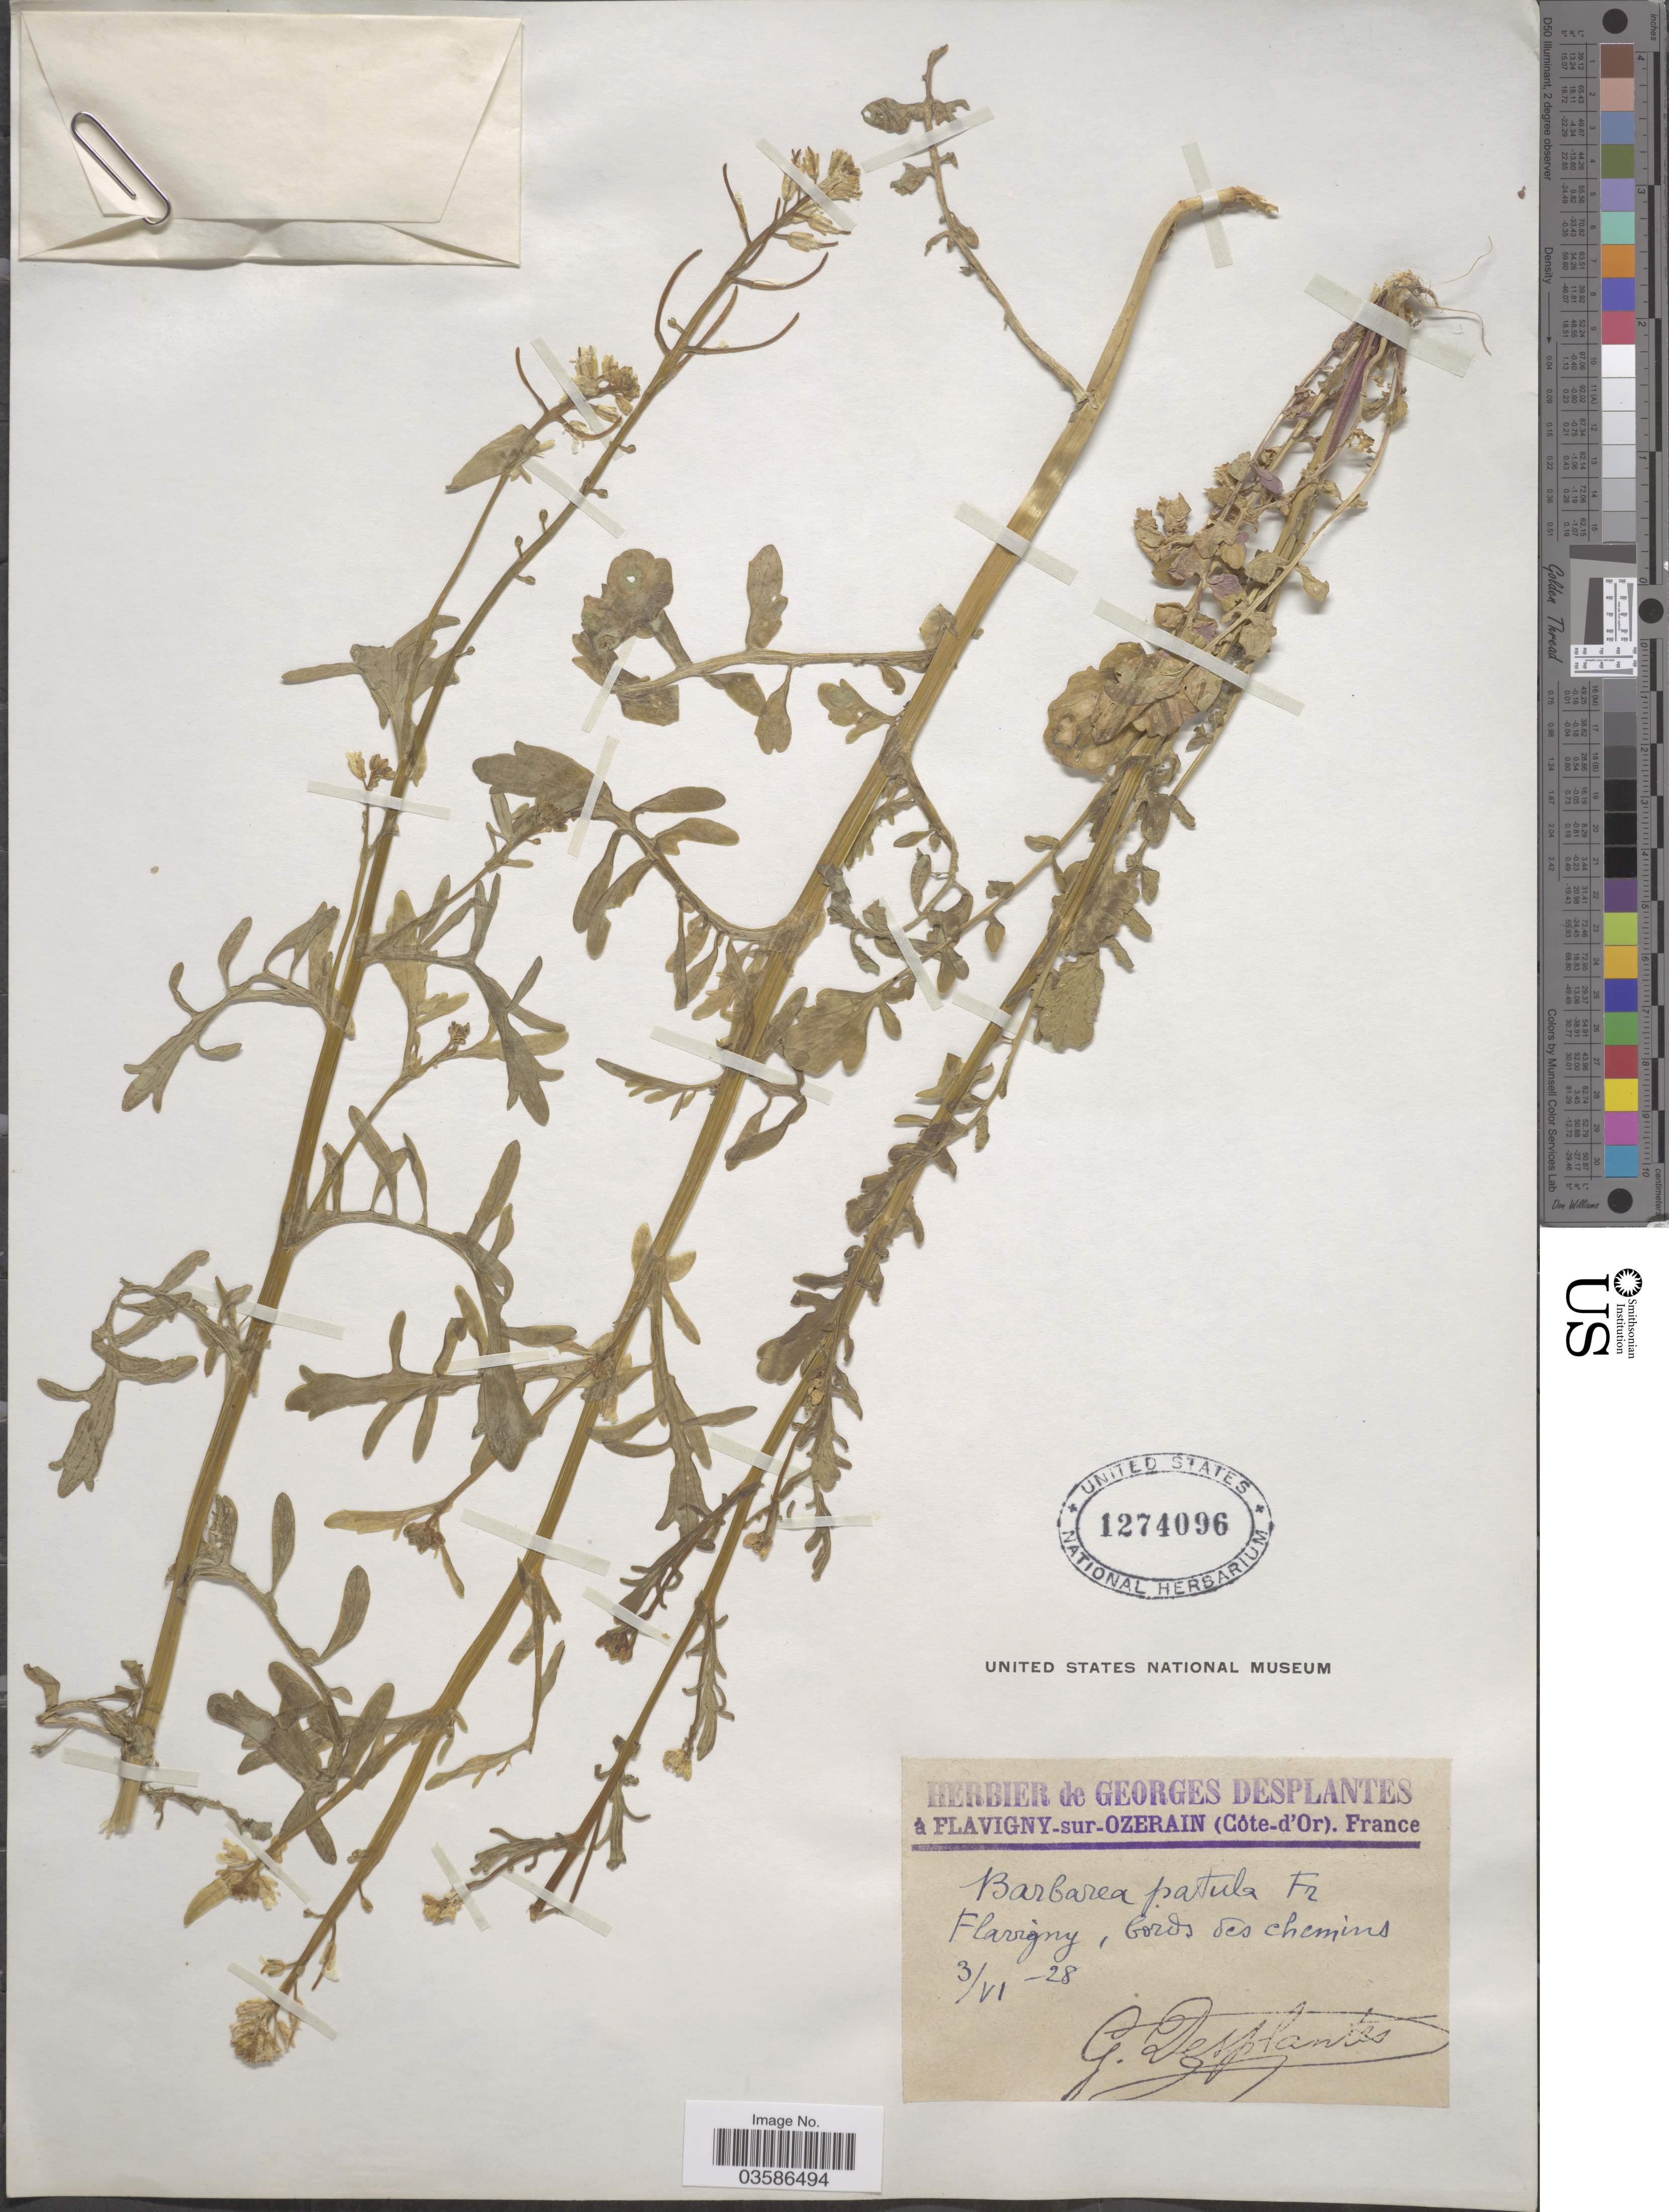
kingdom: Plantae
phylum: Tracheophyta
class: Magnoliopsida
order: Brassicales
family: Brassicaceae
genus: Barbarea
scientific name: Barbarea patula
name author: Fr.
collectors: G. Desplantes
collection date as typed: Transcribed d/m/y: 3/6/28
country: France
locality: Flavigny, bords des chemins.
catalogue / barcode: US 1274096